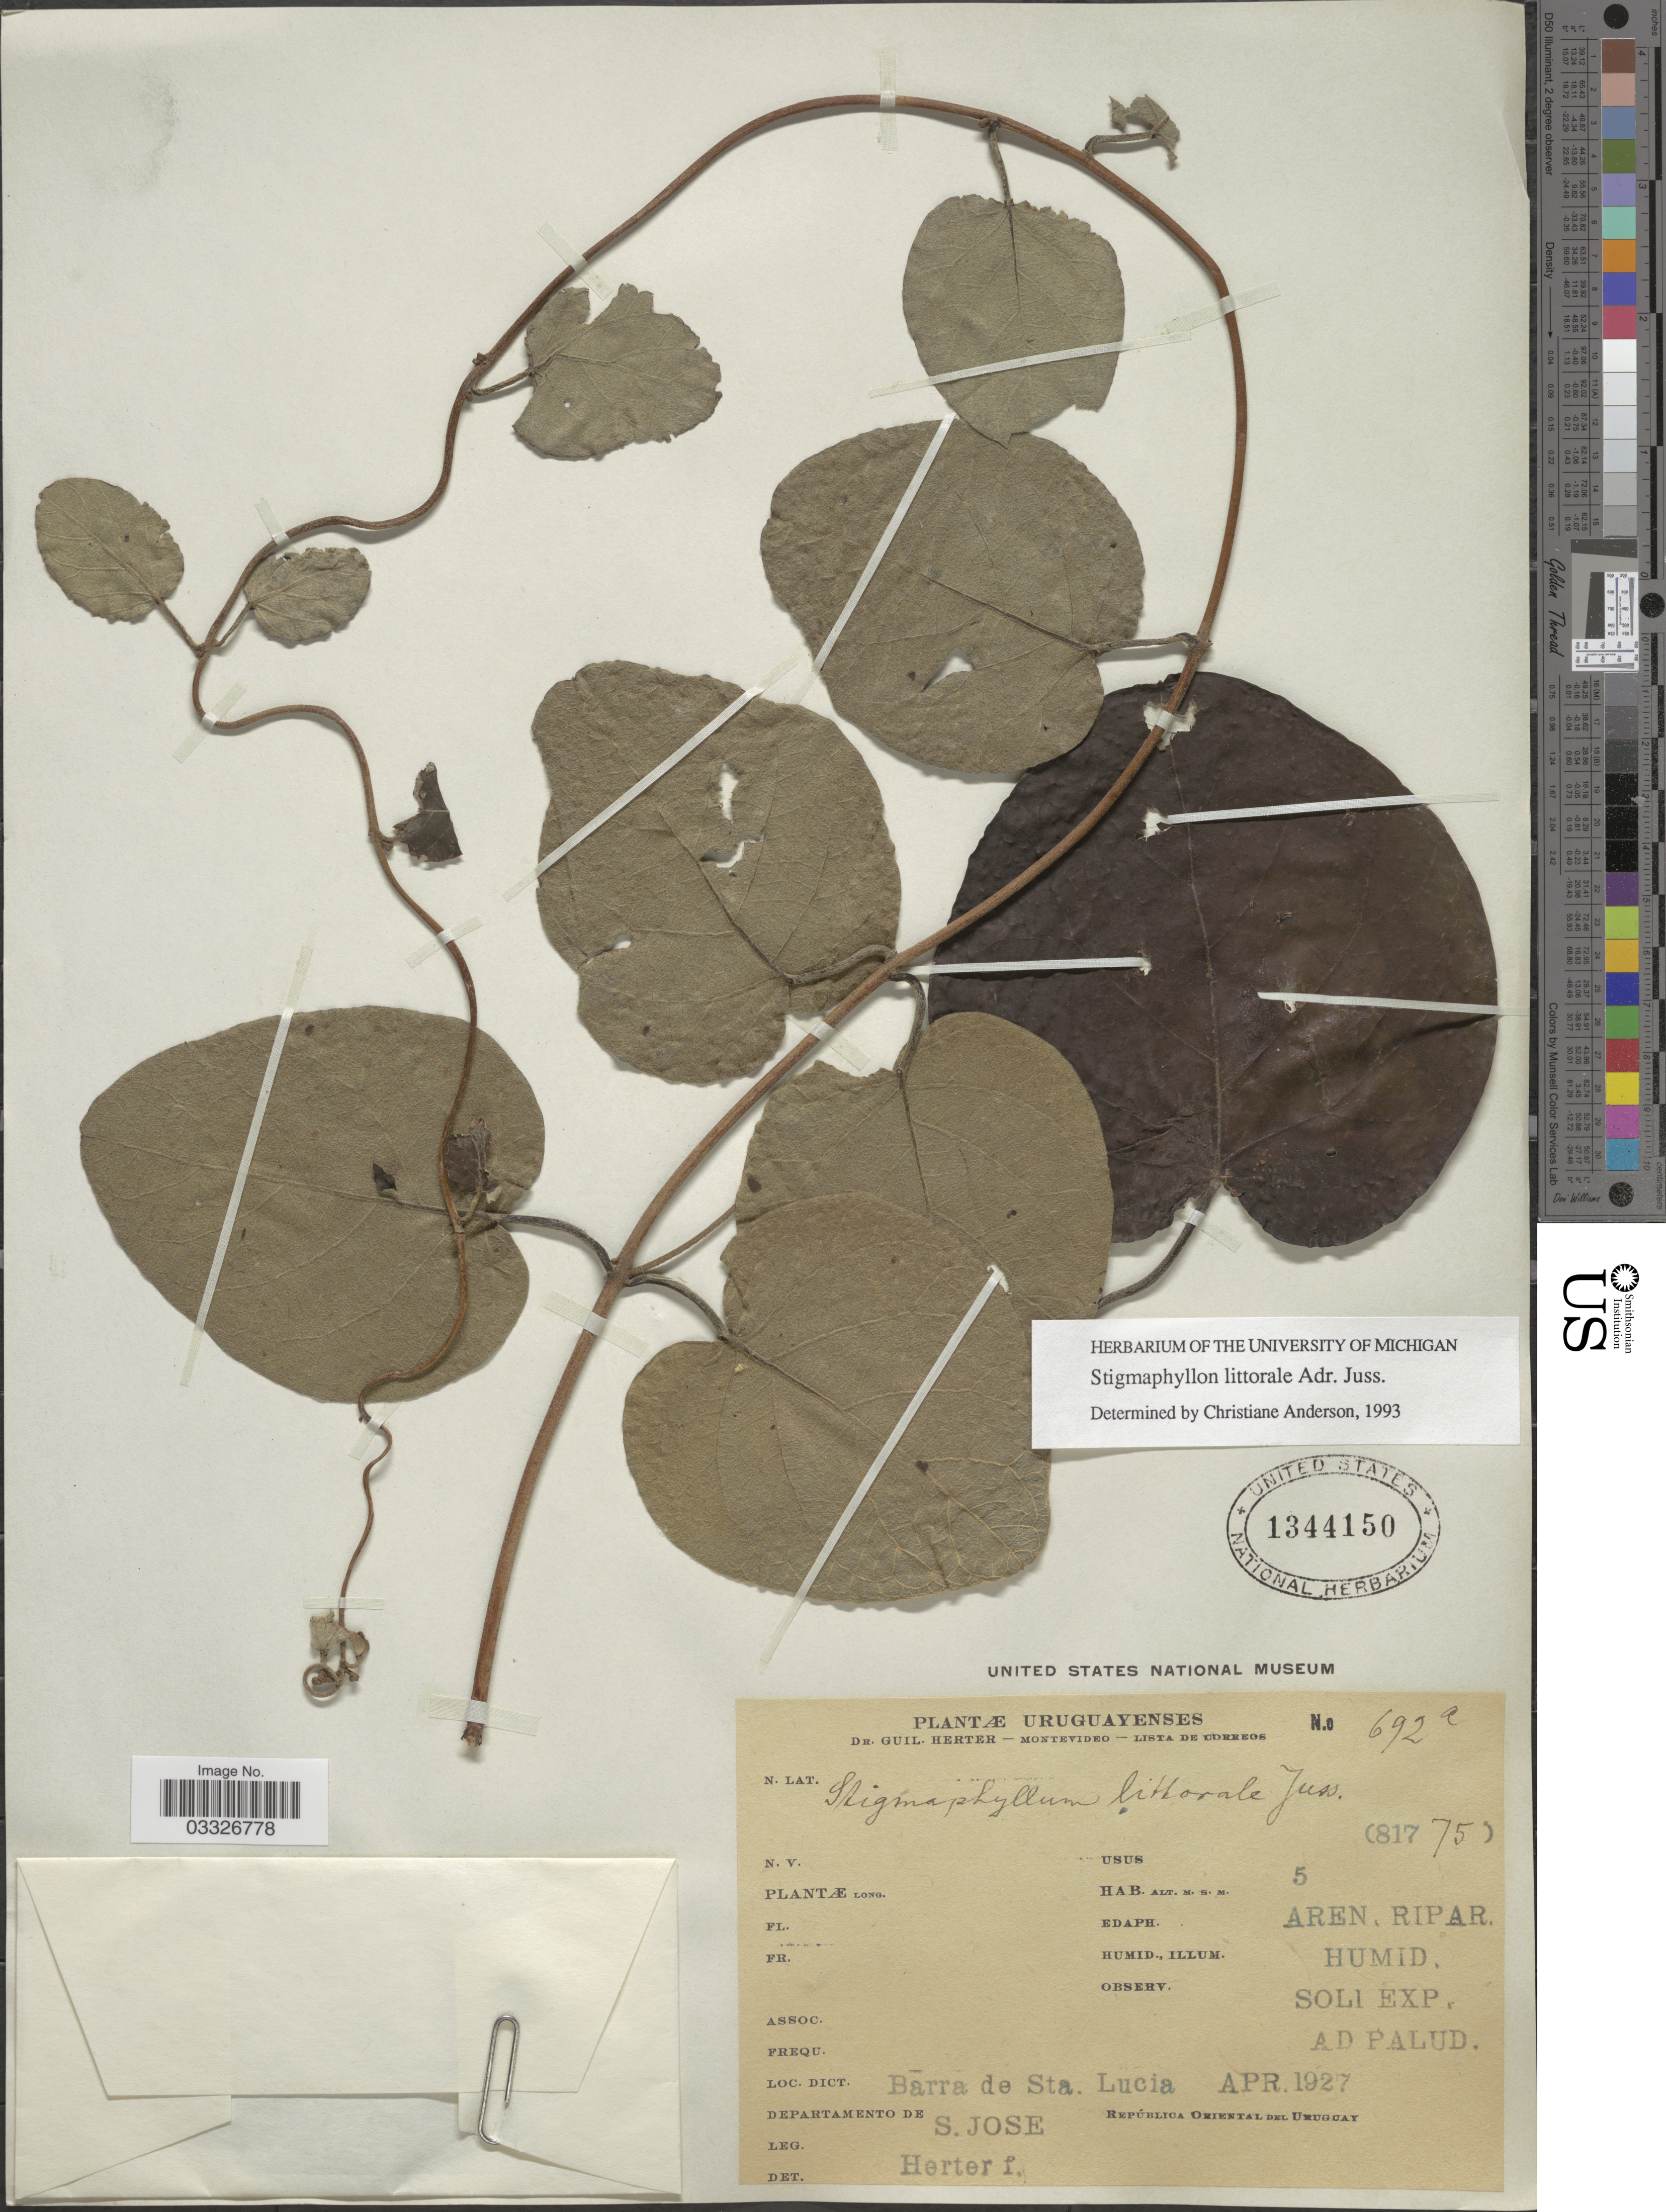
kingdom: Plantae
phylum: Tracheophyta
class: Magnoliopsida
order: Malpighiales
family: Malpighiaceae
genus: Stigmaphyllon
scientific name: Stigmaphyllon littorale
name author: A. Juss.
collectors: G. Herter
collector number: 692a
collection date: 1927-04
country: Uruguay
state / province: San Jose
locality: Barra de Sta. Lucia. Departamento de S. Jose.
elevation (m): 5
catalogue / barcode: US 1344150